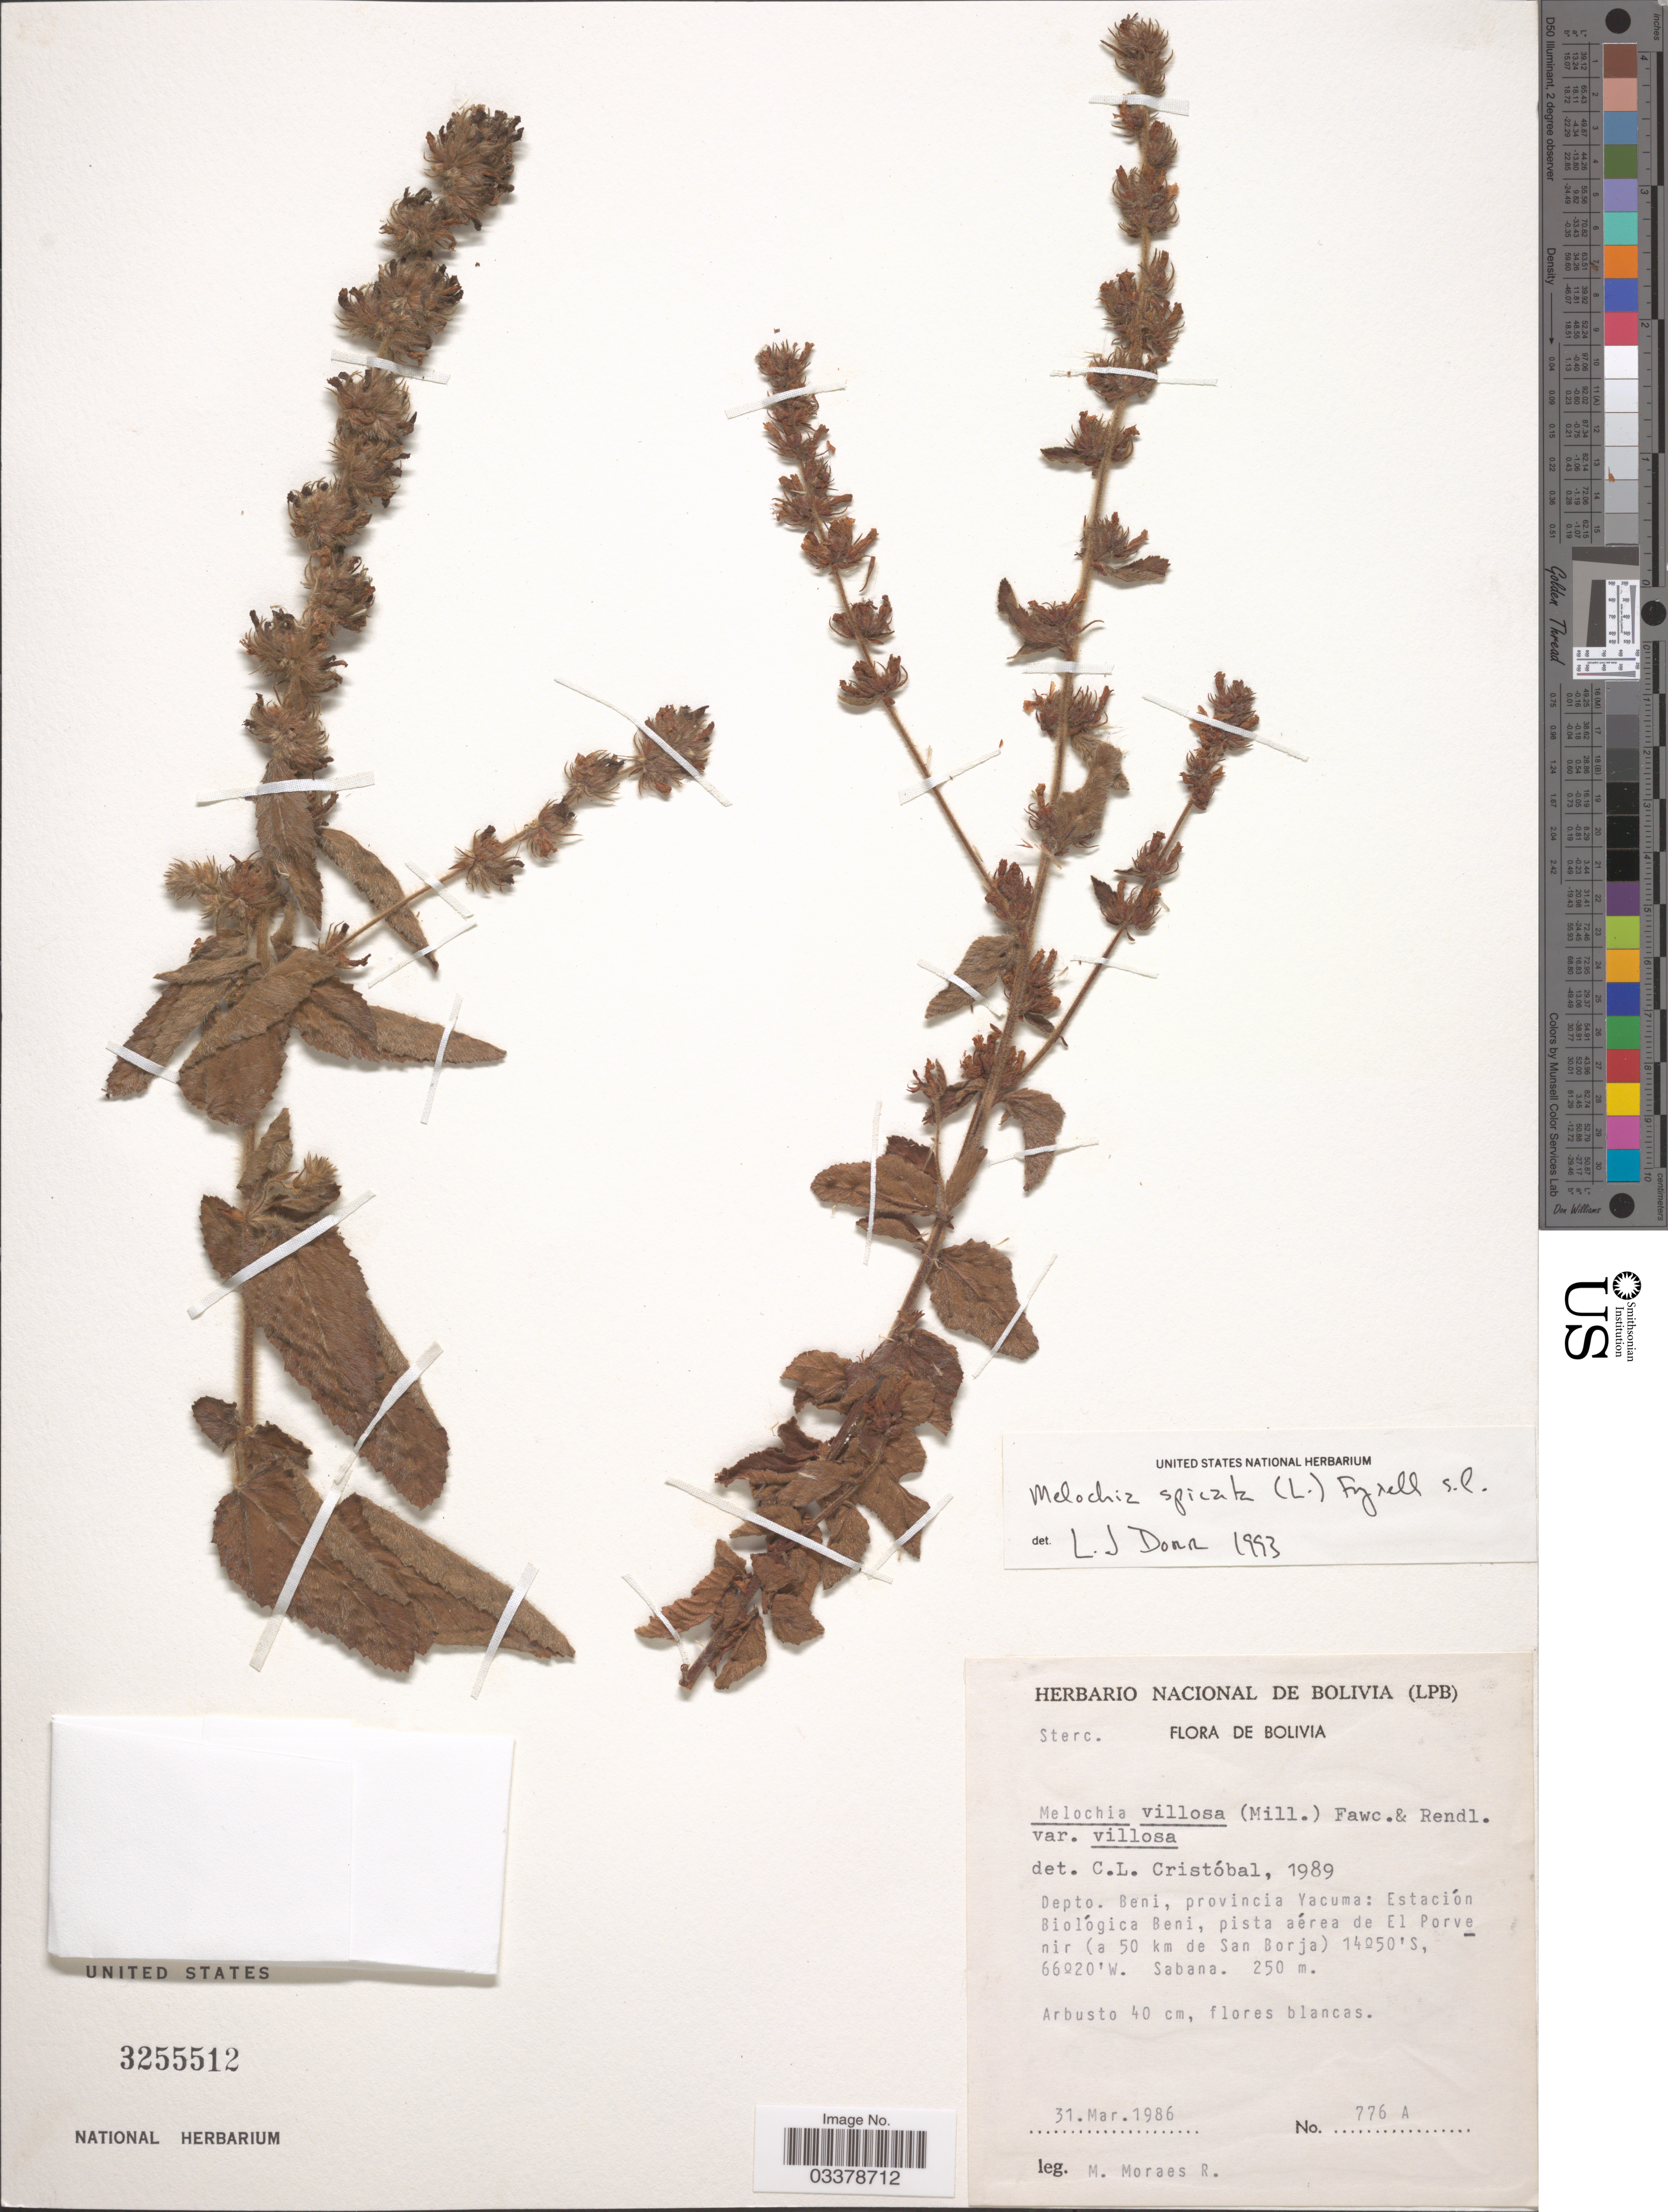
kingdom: Plantae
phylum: Tracheophyta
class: Magnoliopsida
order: Malvales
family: Malvaceae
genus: Melochia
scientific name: Melochia spicata var. spicata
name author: (L.) Fryxell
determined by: Dorr, L. J., (BOT), Smithsonian Institution - National Museum of Natural History (UNITED STATES)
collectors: M. Moraes R.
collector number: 776 A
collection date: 1986-03-31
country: Bolivia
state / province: Beni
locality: Depto. Beni, provincia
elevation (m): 250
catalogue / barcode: US 3255512